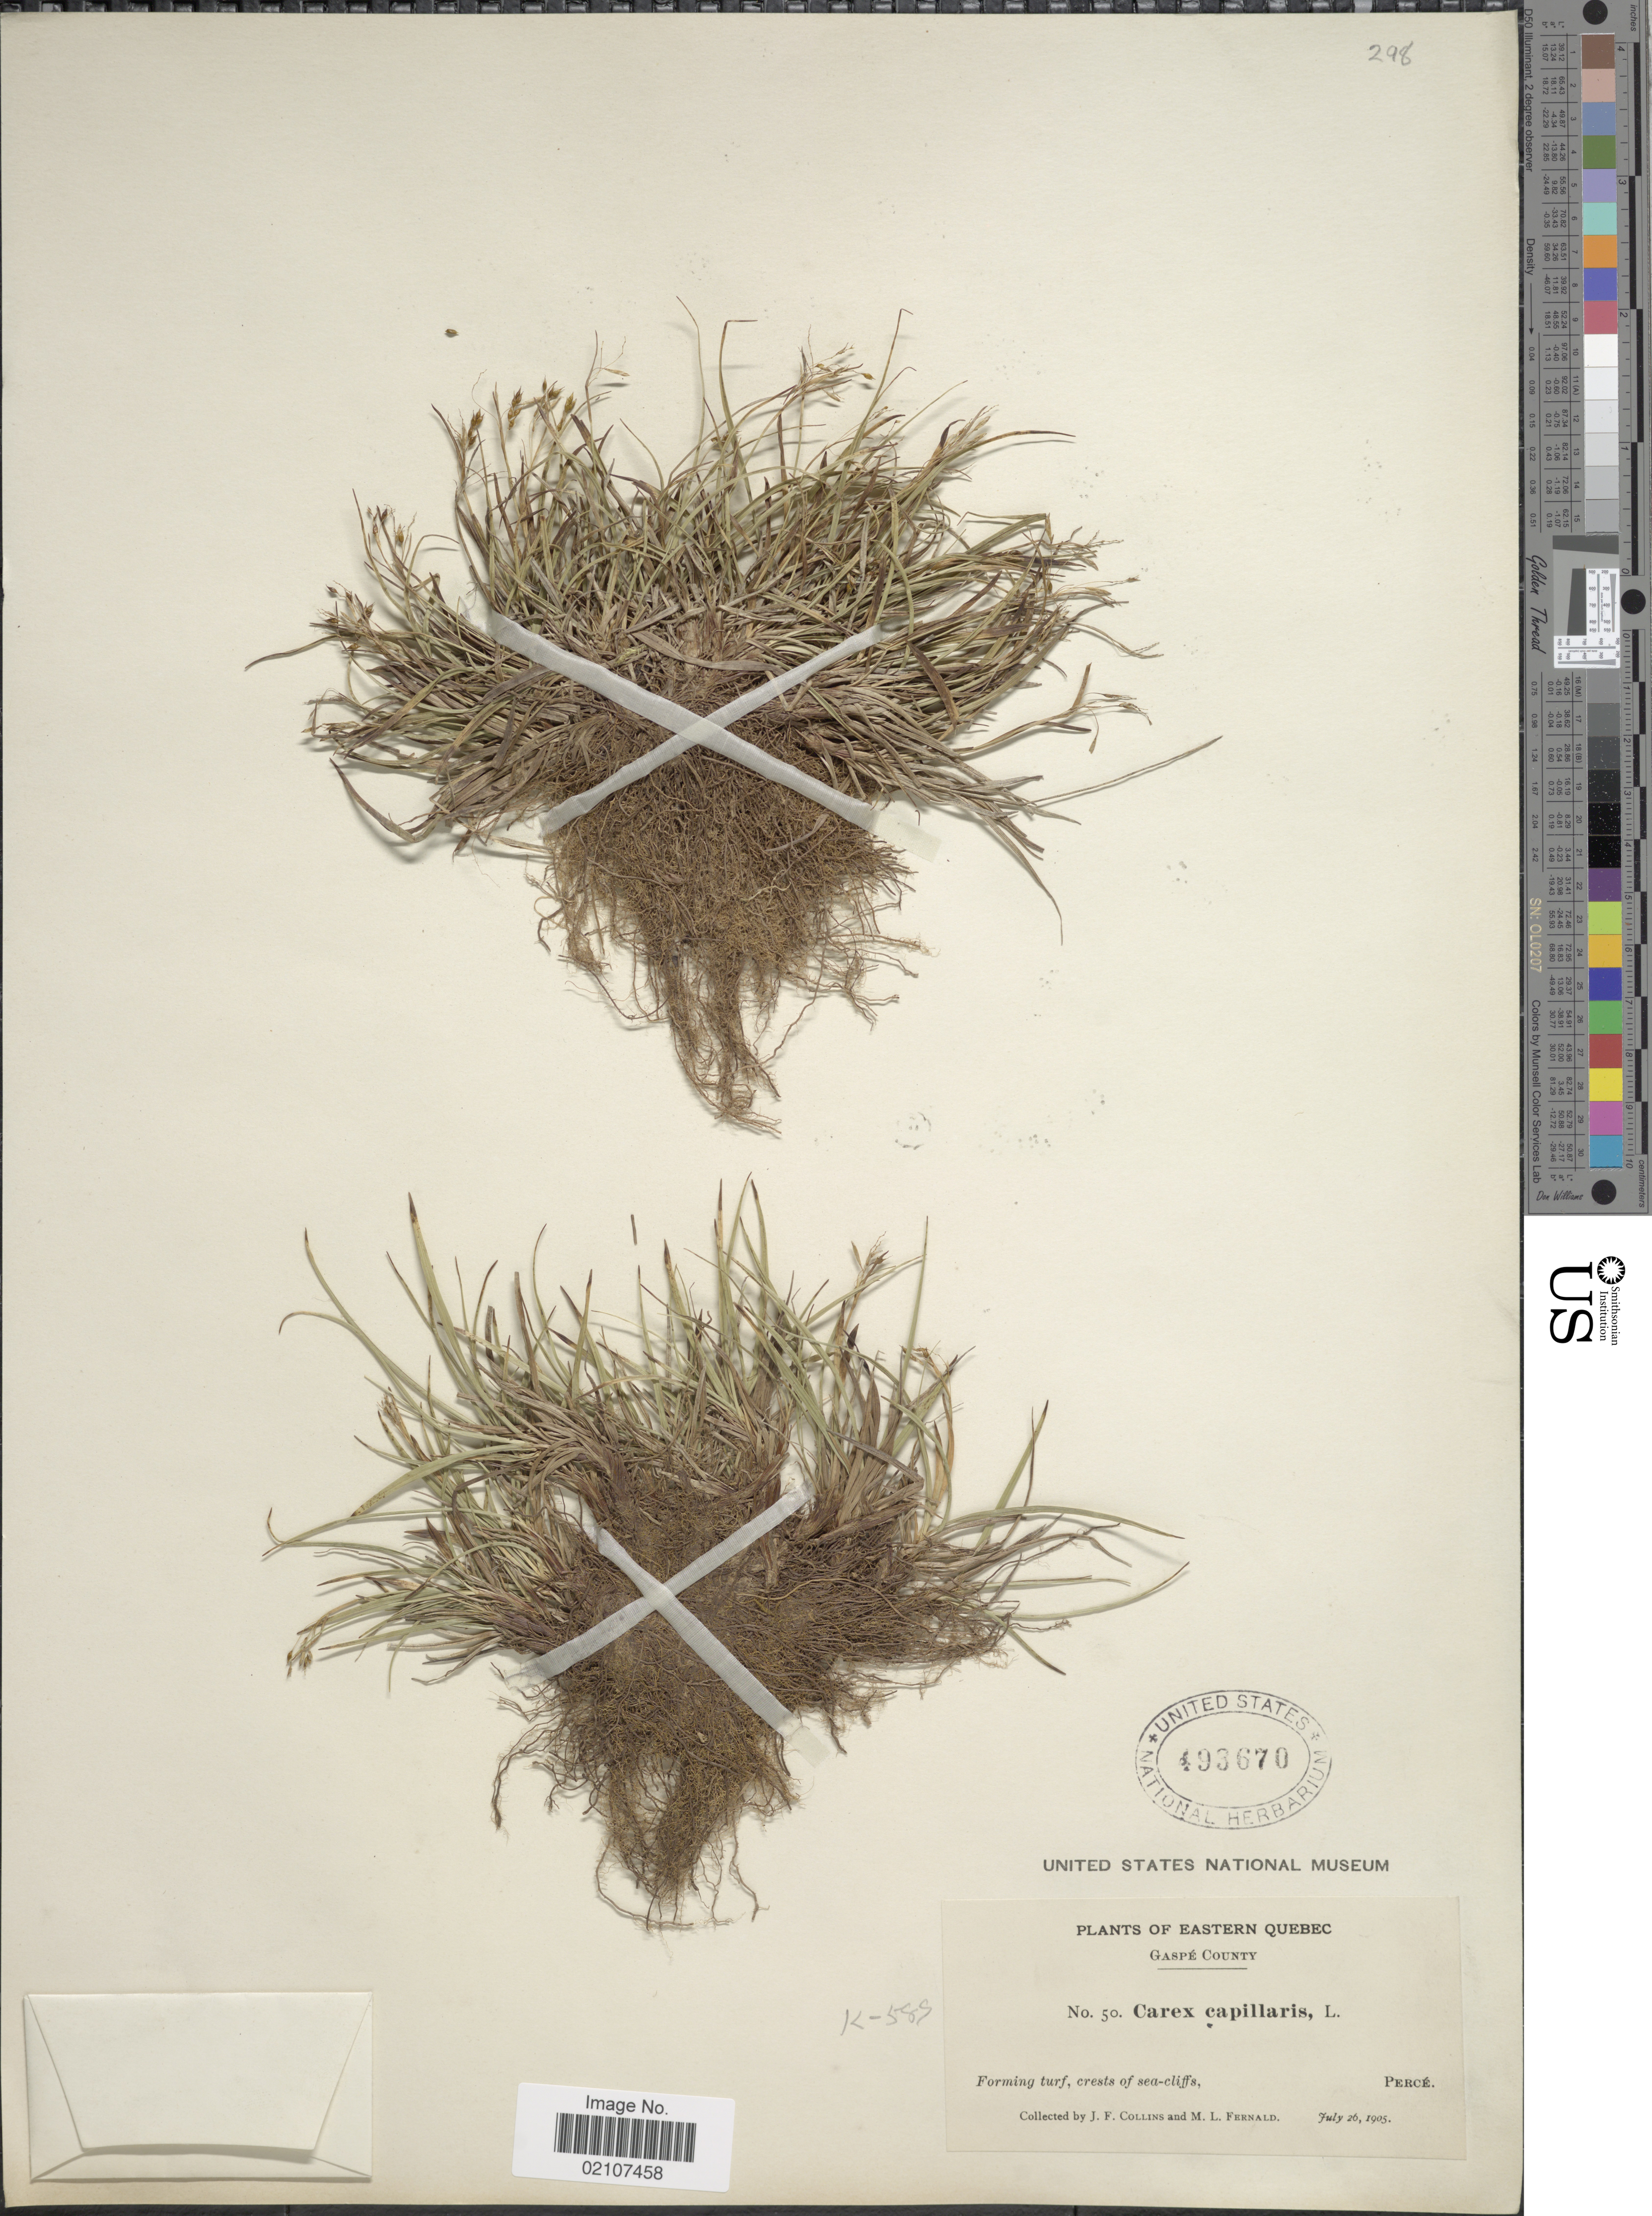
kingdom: Plantae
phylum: Tracheophyta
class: Liliopsida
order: Poales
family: Cyperaceae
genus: Carex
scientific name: Carex capillaris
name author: L.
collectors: J. Collins & M. L. Fernald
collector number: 50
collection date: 1905-07-26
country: Canada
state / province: Quebec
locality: Eastern, Gaspé County, Forming turf, crests of sea-cliffs, Percé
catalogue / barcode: US 493670